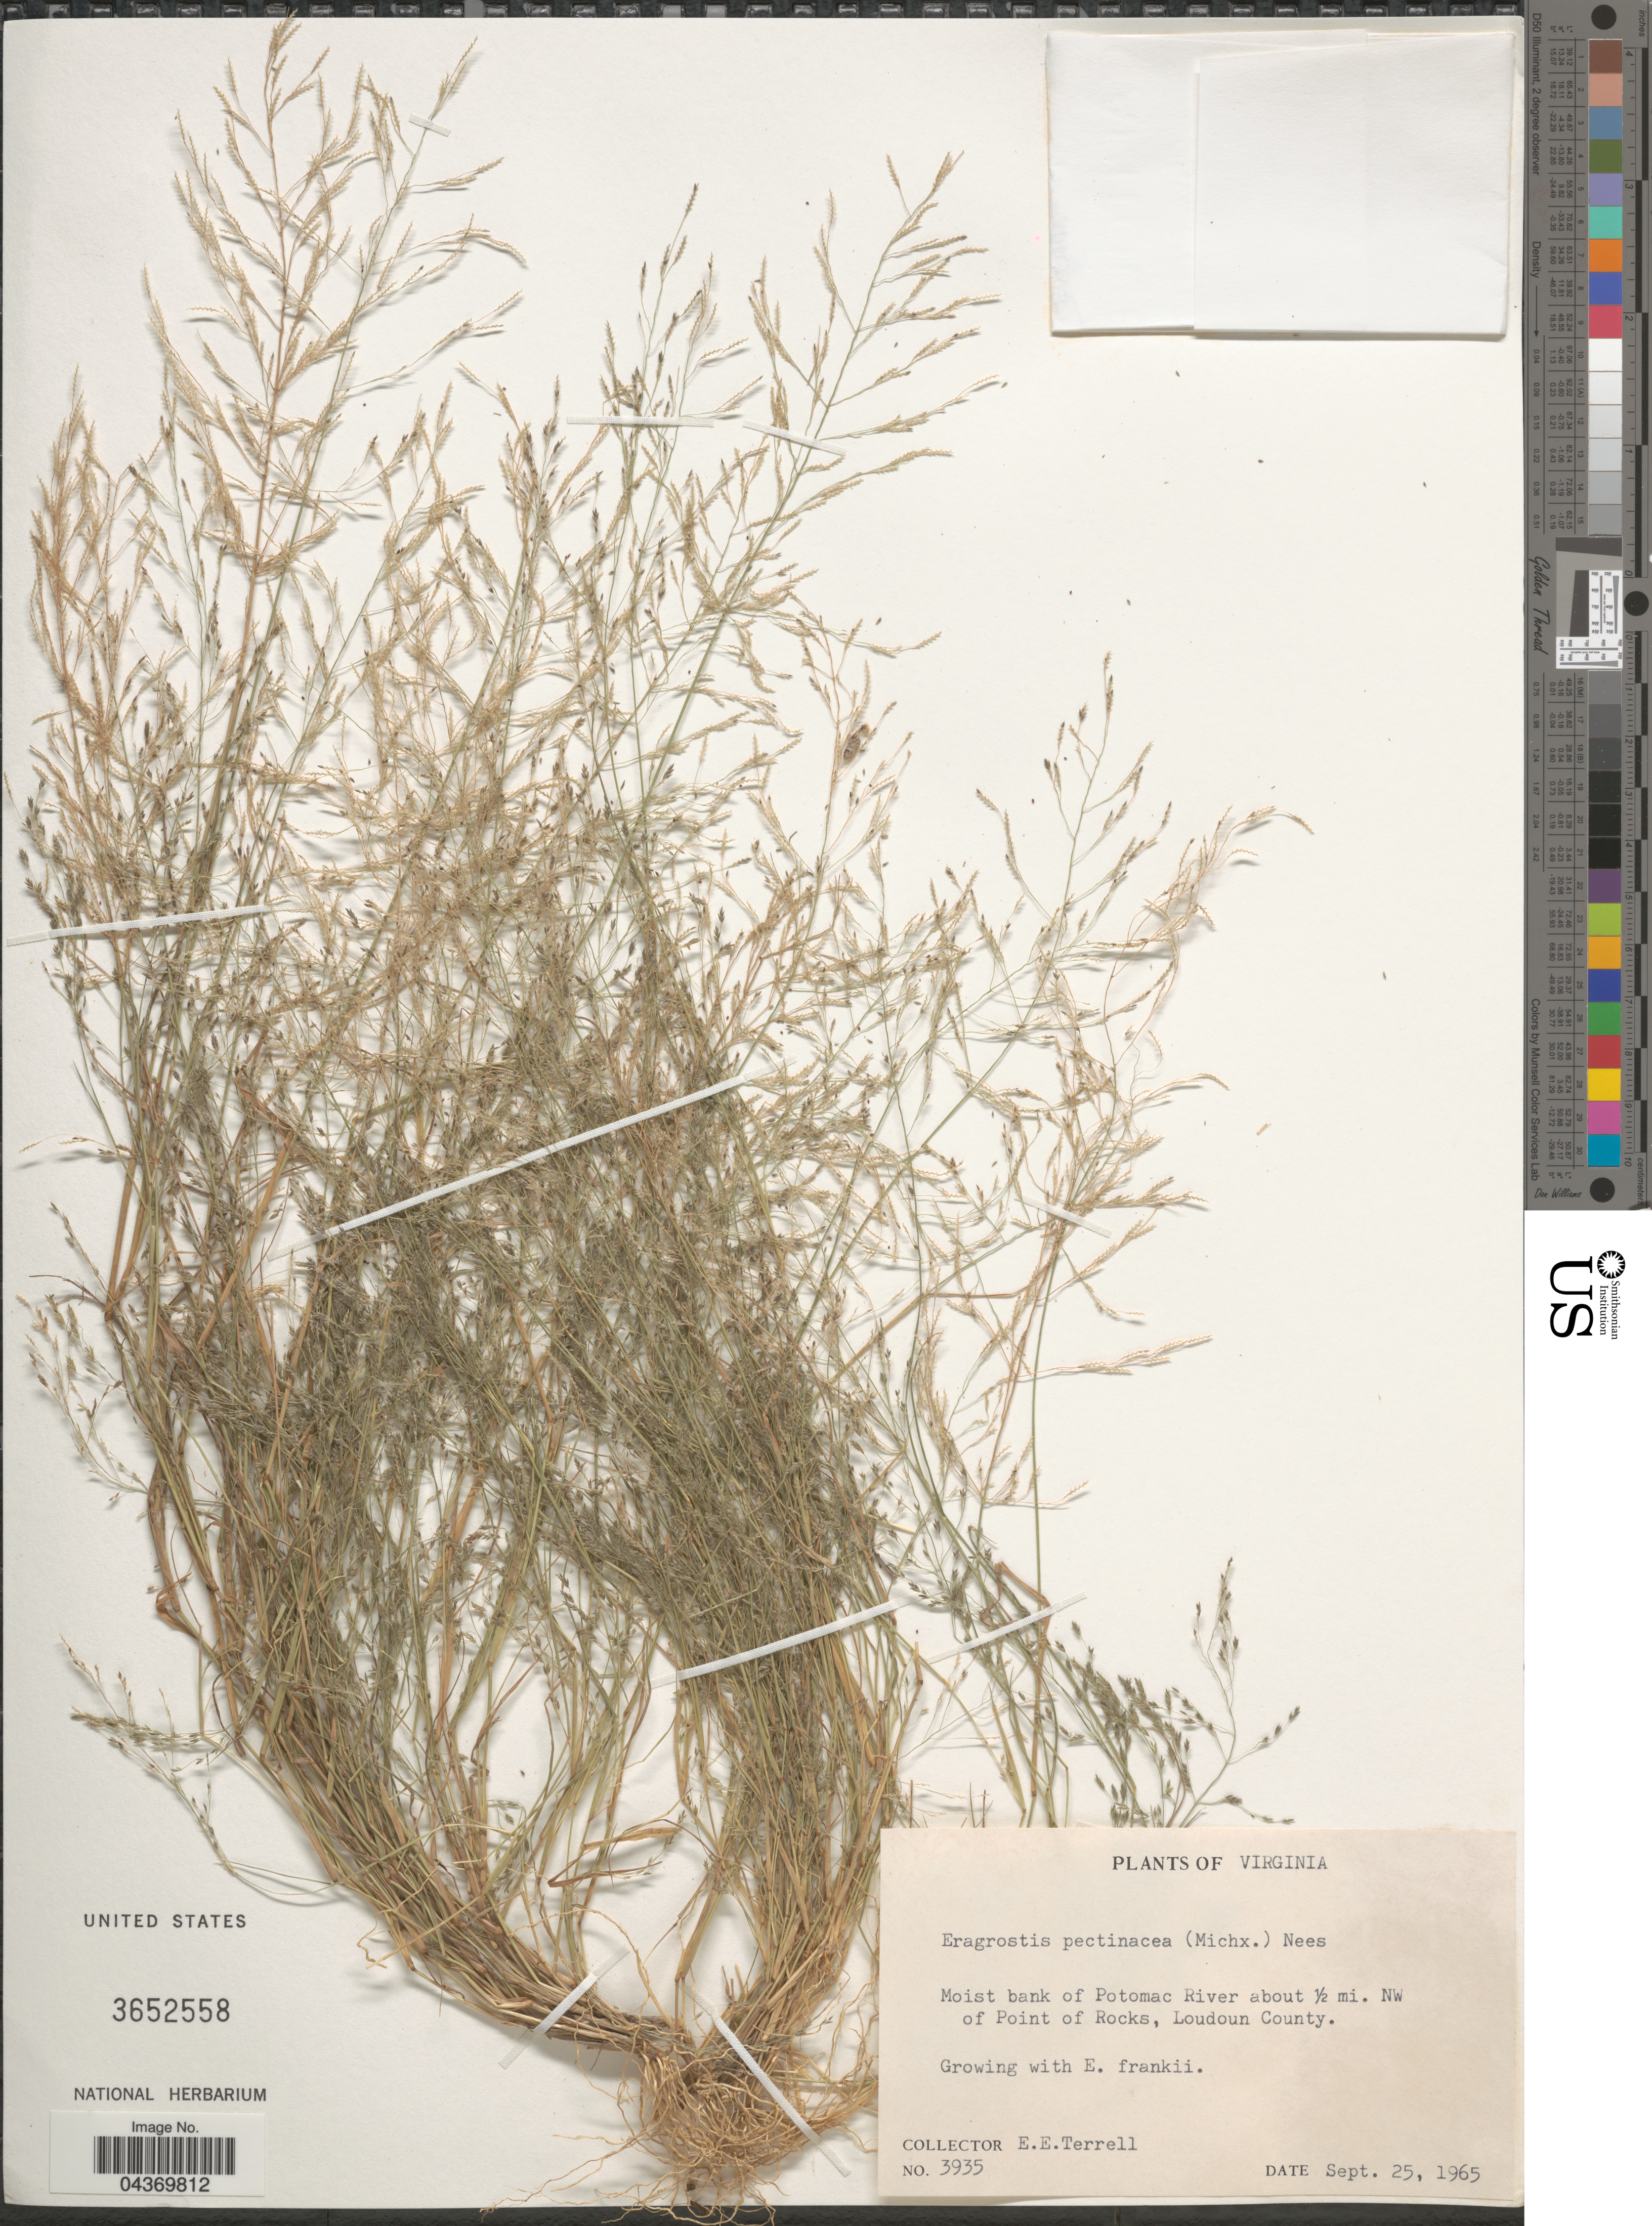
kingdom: Plantae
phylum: Tracheophyta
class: Liliopsida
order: Poales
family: Poaceae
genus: Eragrostis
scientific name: Eragrostis pectinacea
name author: (Michx.) Nees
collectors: E. E. Terrell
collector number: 3935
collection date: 1965-09-25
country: United States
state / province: Virginia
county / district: Loudoun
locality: Moist bank of Potomac River about ½ mi. NW of Point of Rocks, Loudoun County.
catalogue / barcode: US 3652558